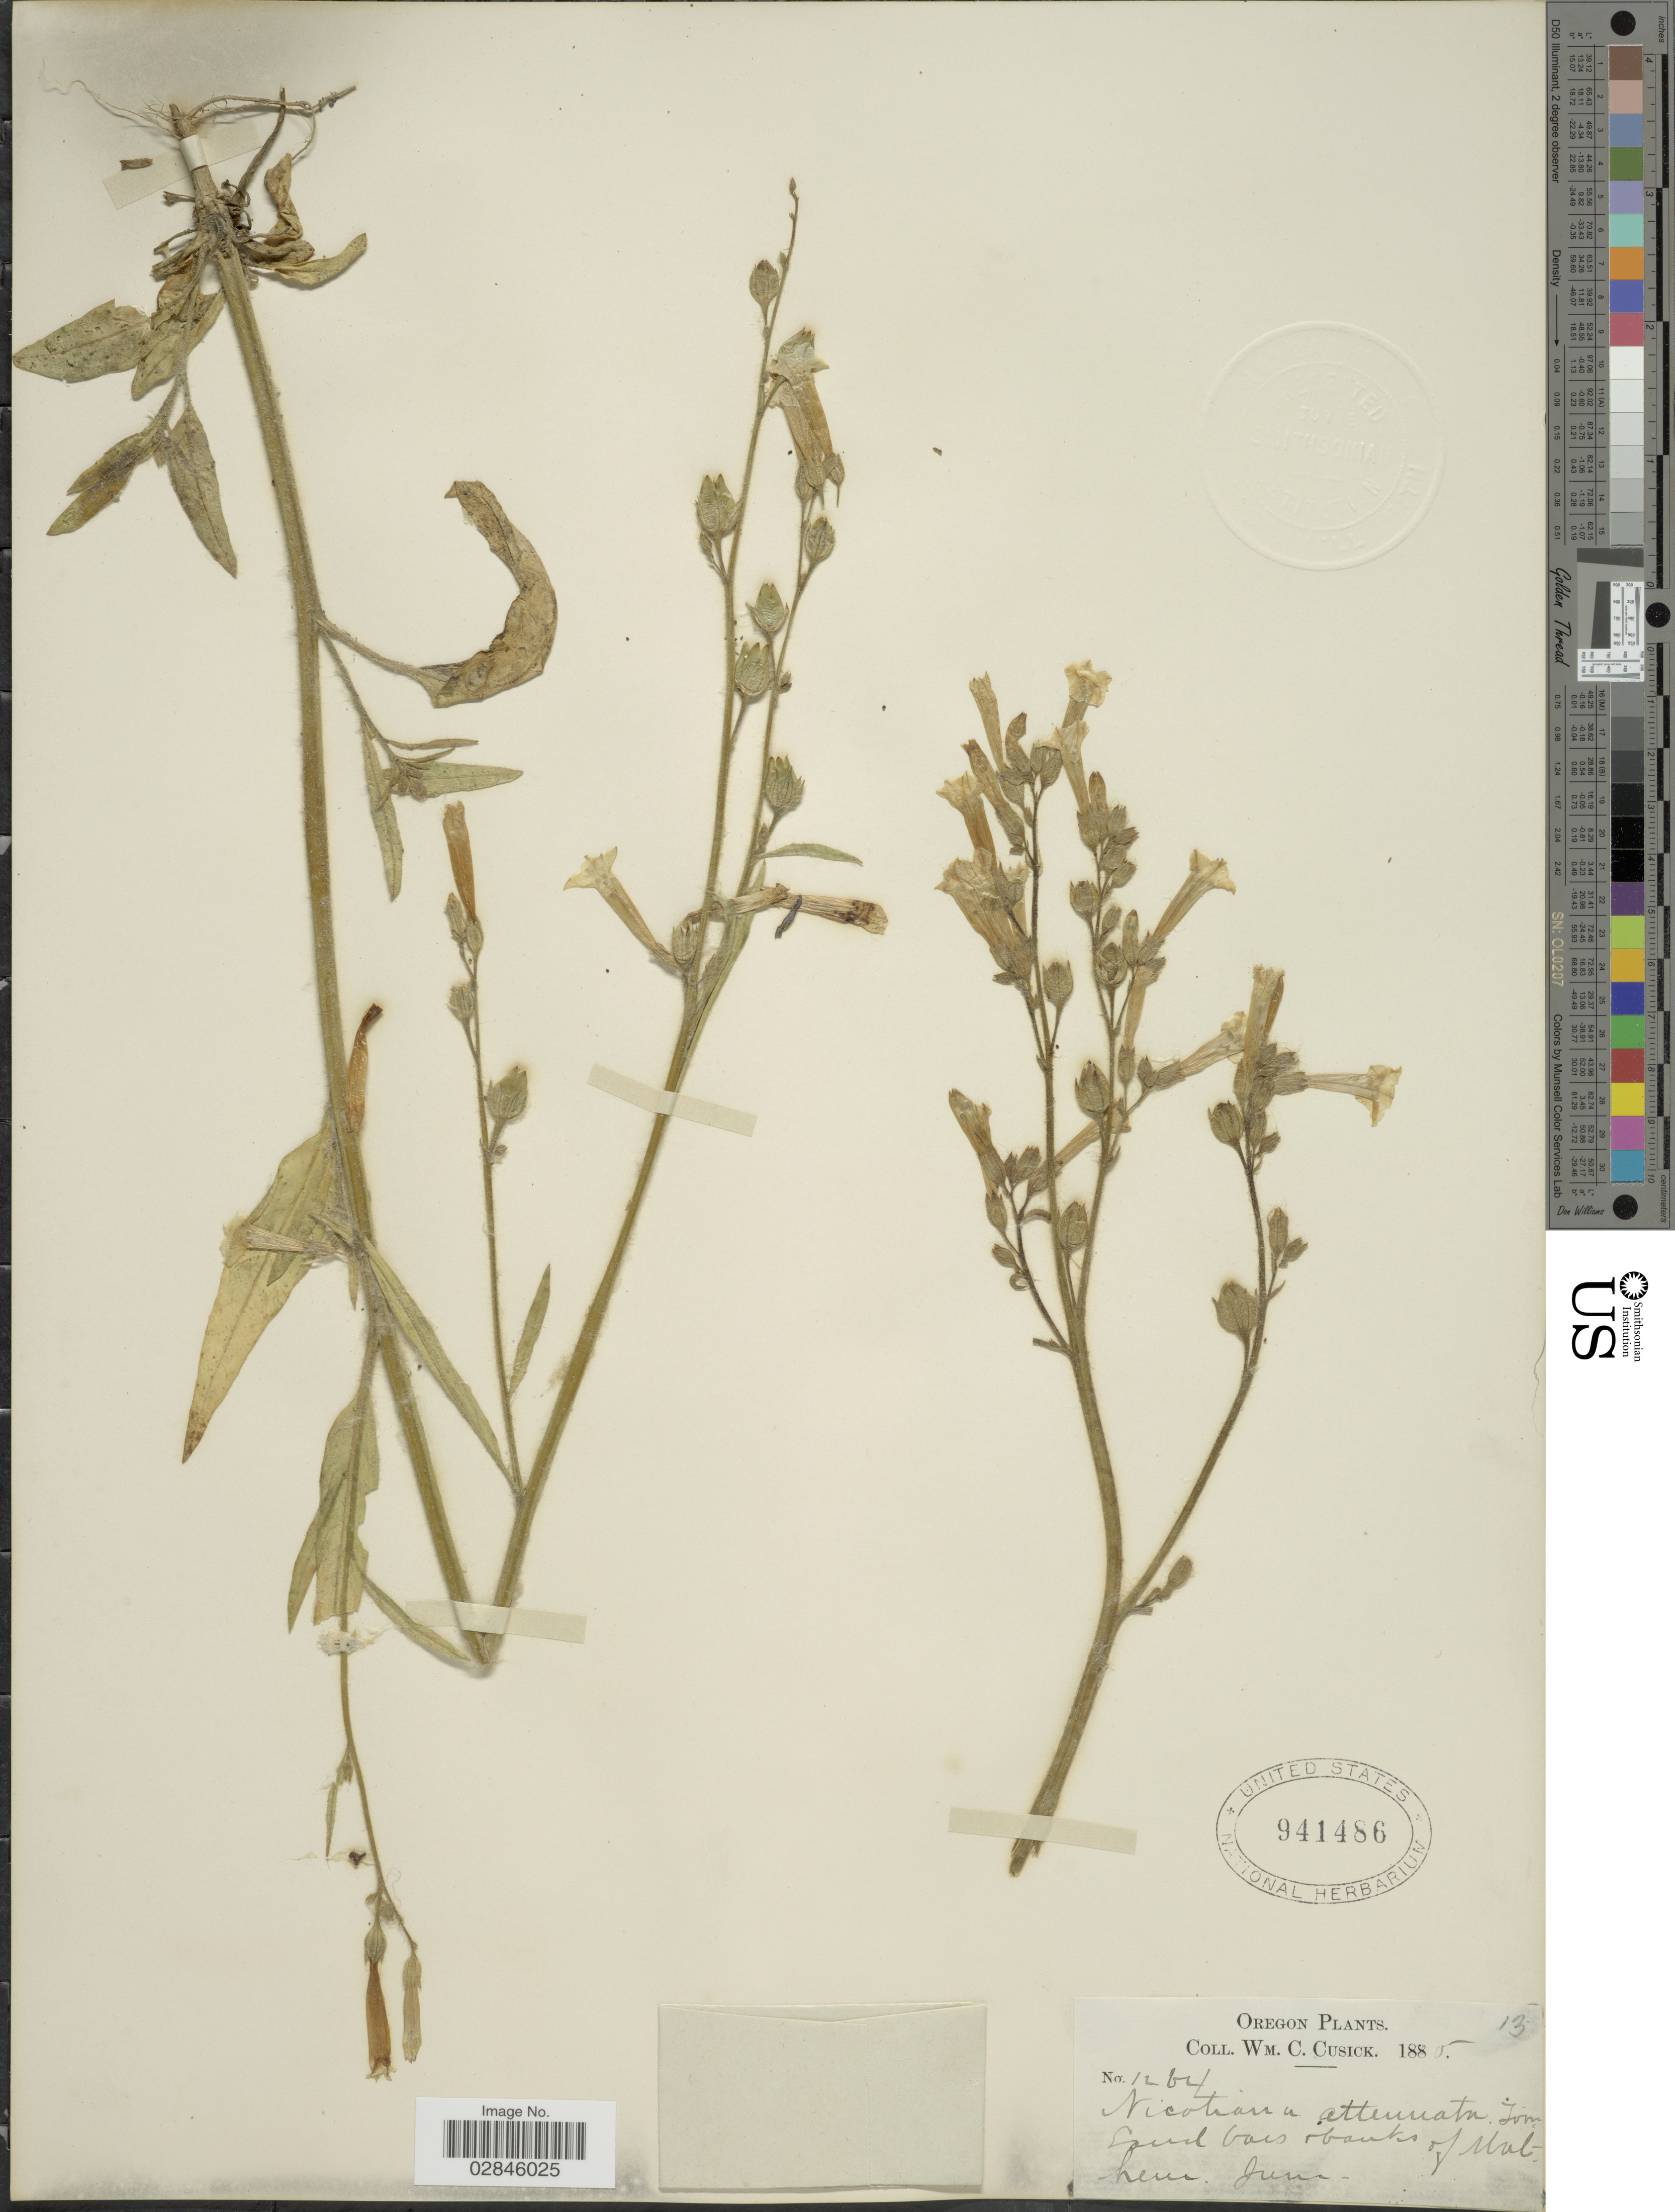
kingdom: Plantae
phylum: Tracheophyta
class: Magnoliopsida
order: Solanales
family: Solanaceae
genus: Nicotiana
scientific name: Nicotiana attenuata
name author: Torr. ex S. Watson in C. King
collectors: W. C. Cusick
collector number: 1264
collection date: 1885-06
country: United States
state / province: Oregon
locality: Sand bars & banks of Malheur.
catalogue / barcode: US 941486